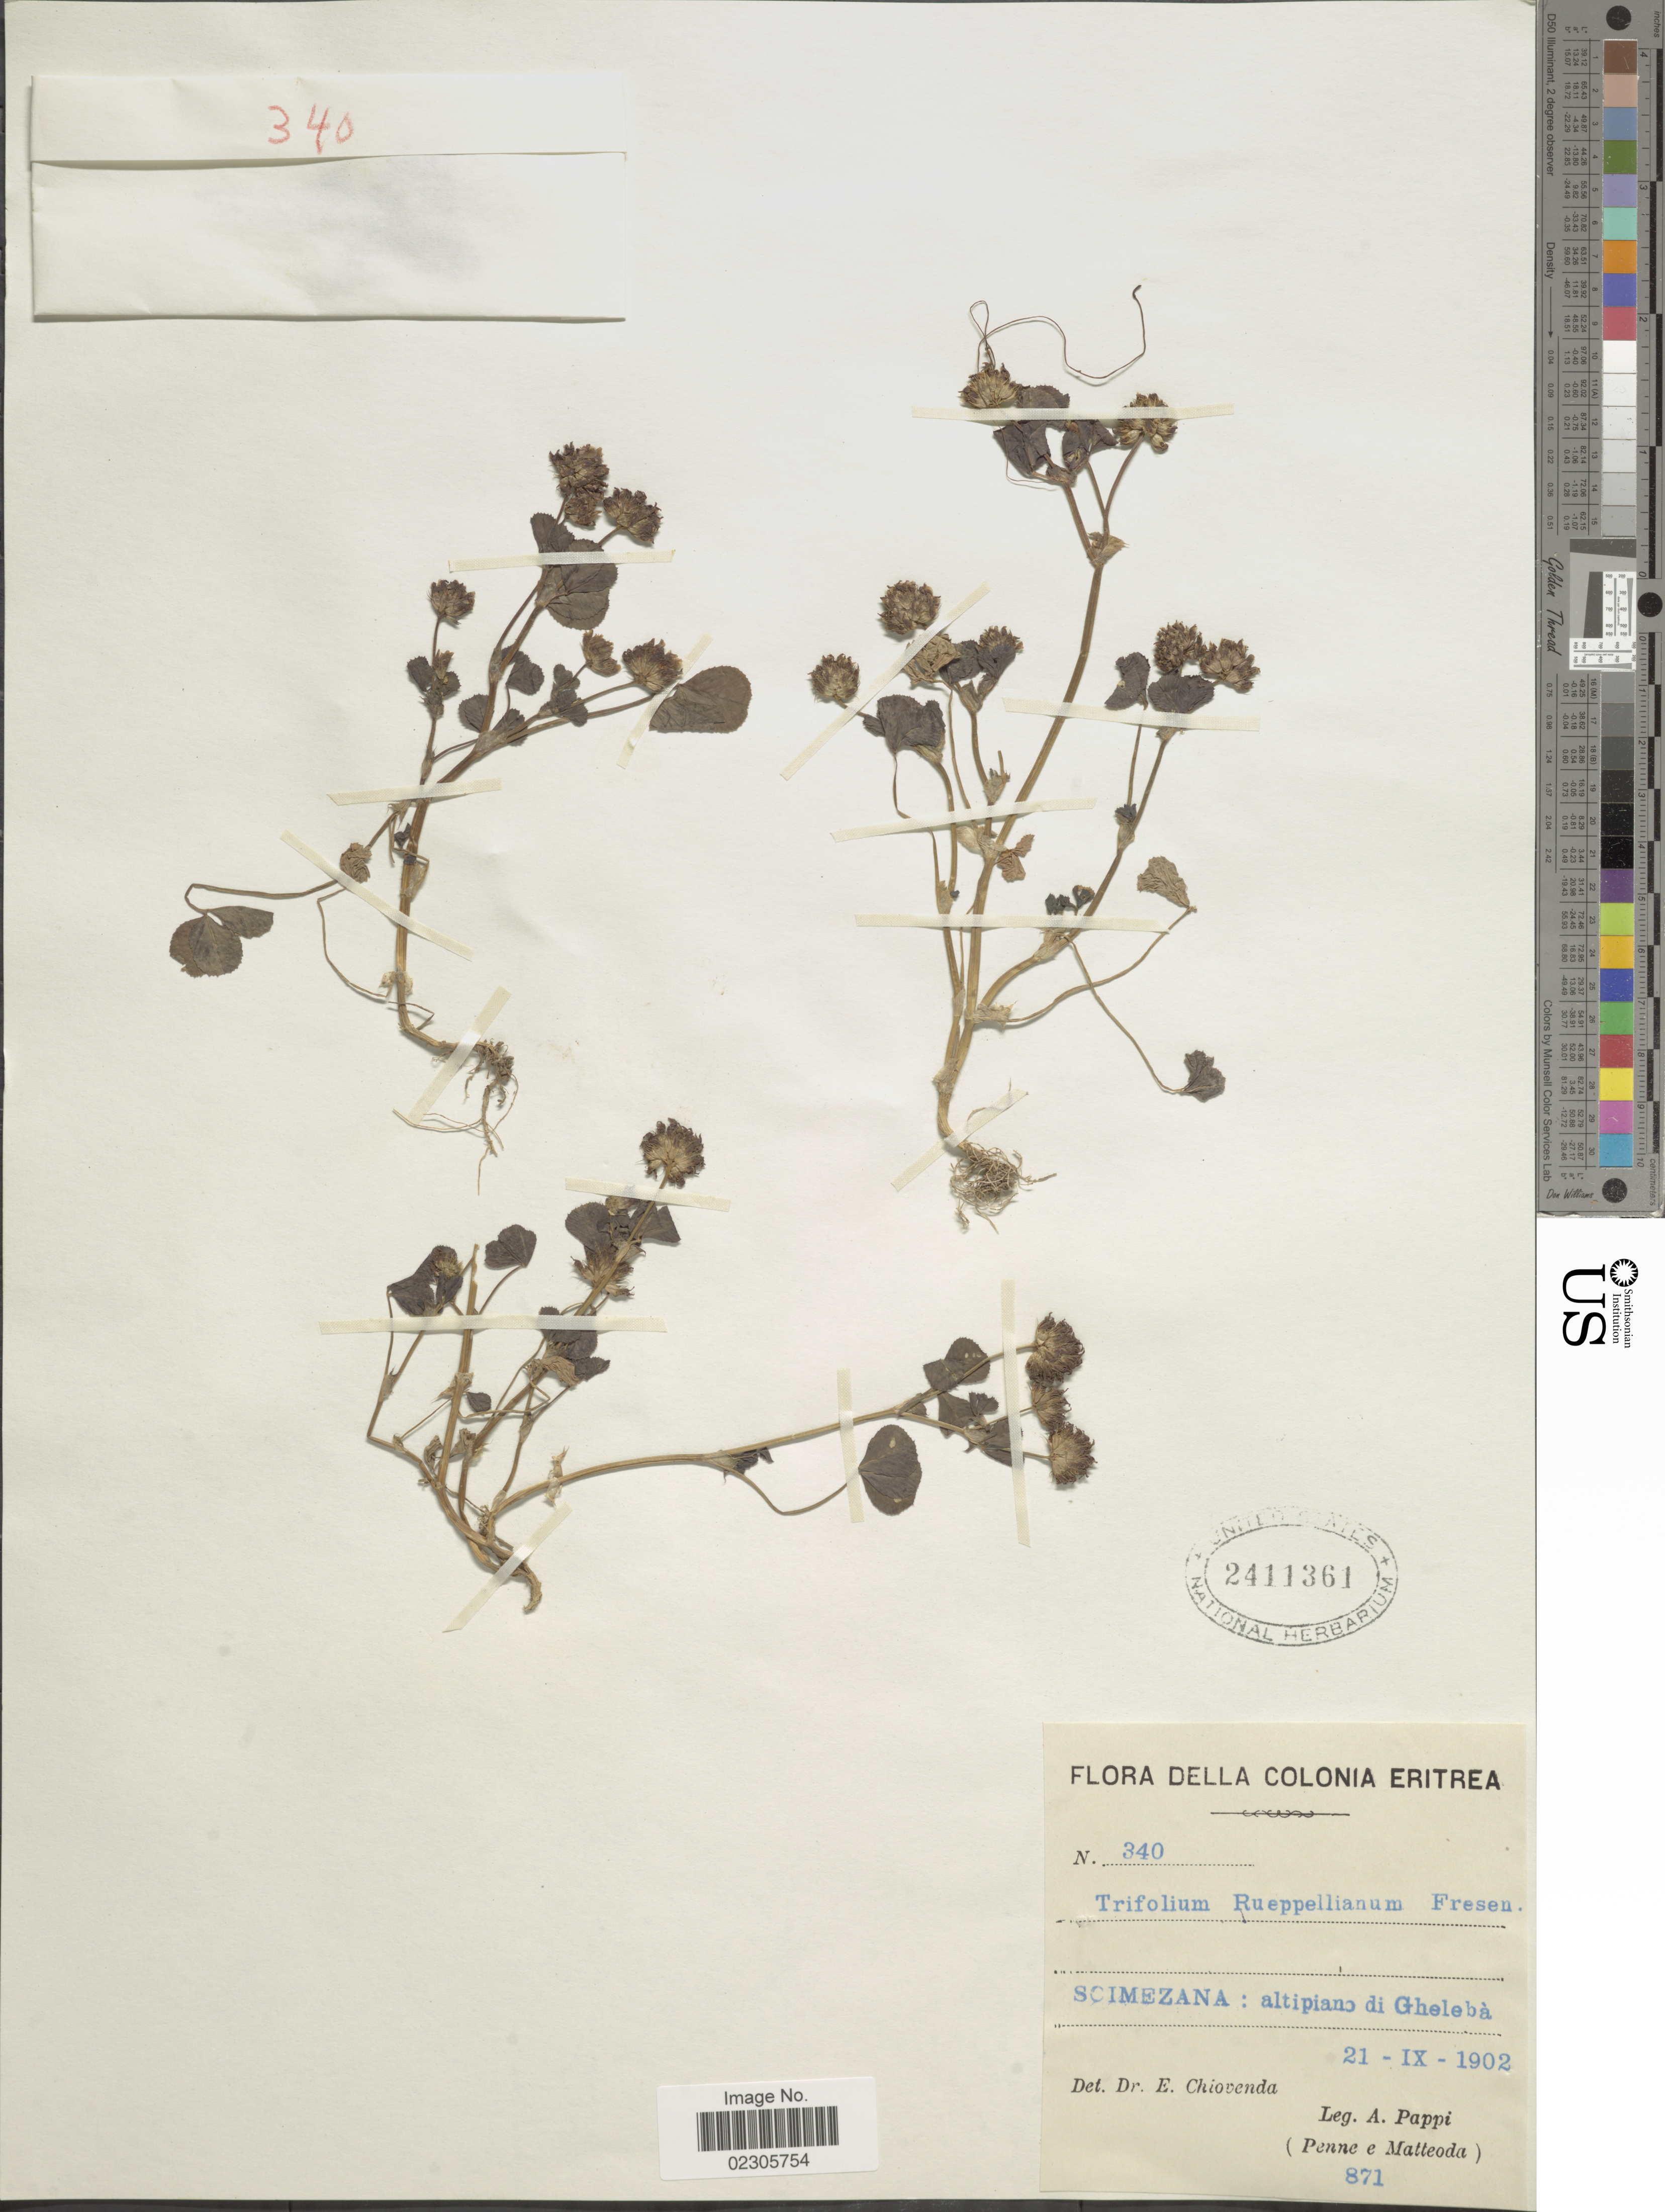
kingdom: Plantae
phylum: Tracheophyta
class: Magnoliopsida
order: Fabales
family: Fabaceae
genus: Trifolium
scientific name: Trifolium rueppellianum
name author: Fresen.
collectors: A. Pappi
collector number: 340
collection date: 1902-09-21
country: Eritrea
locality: Della Colonia Eritrea, Scimezana [interpreted]: altipiano di Gheleba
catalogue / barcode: US 2411361